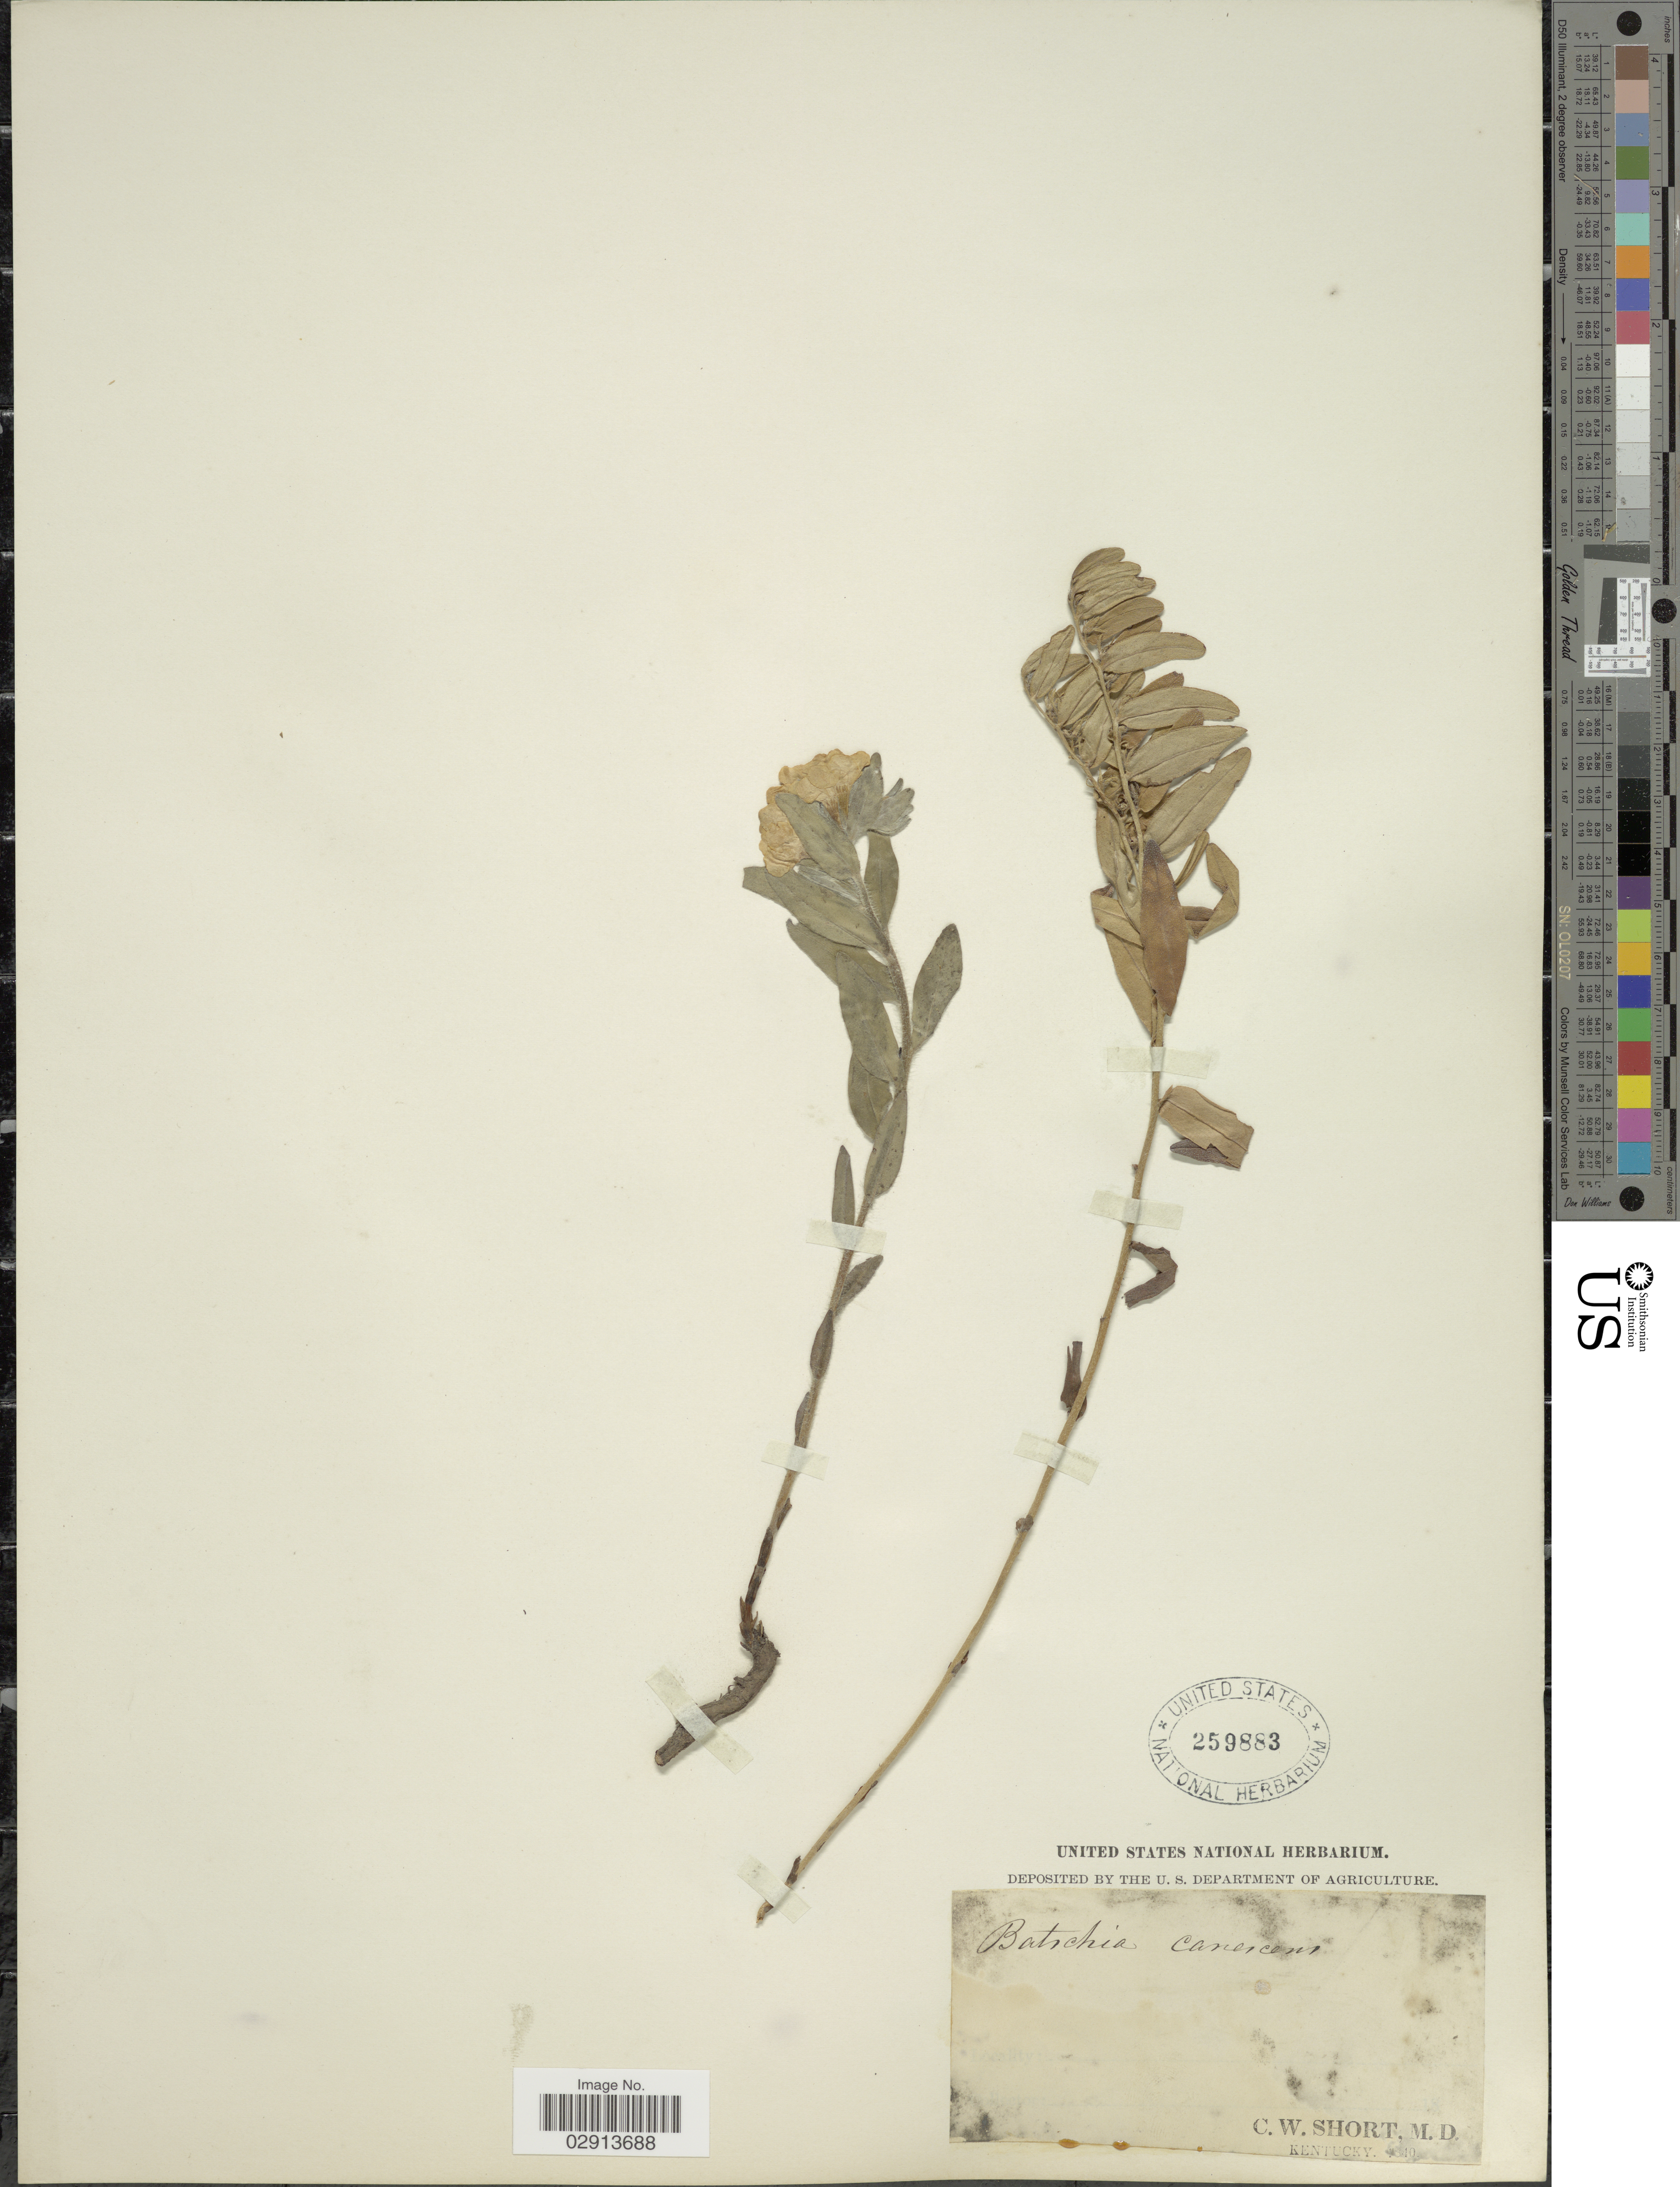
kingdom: Plantae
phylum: Tracheophyta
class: Magnoliopsida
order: Boraginales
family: Boraginaceae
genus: Lithospermum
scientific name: Lithospermum canescens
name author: (Michx.) Lehm.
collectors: C. W. Short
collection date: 1840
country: United States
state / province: Kentucky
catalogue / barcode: US 259883